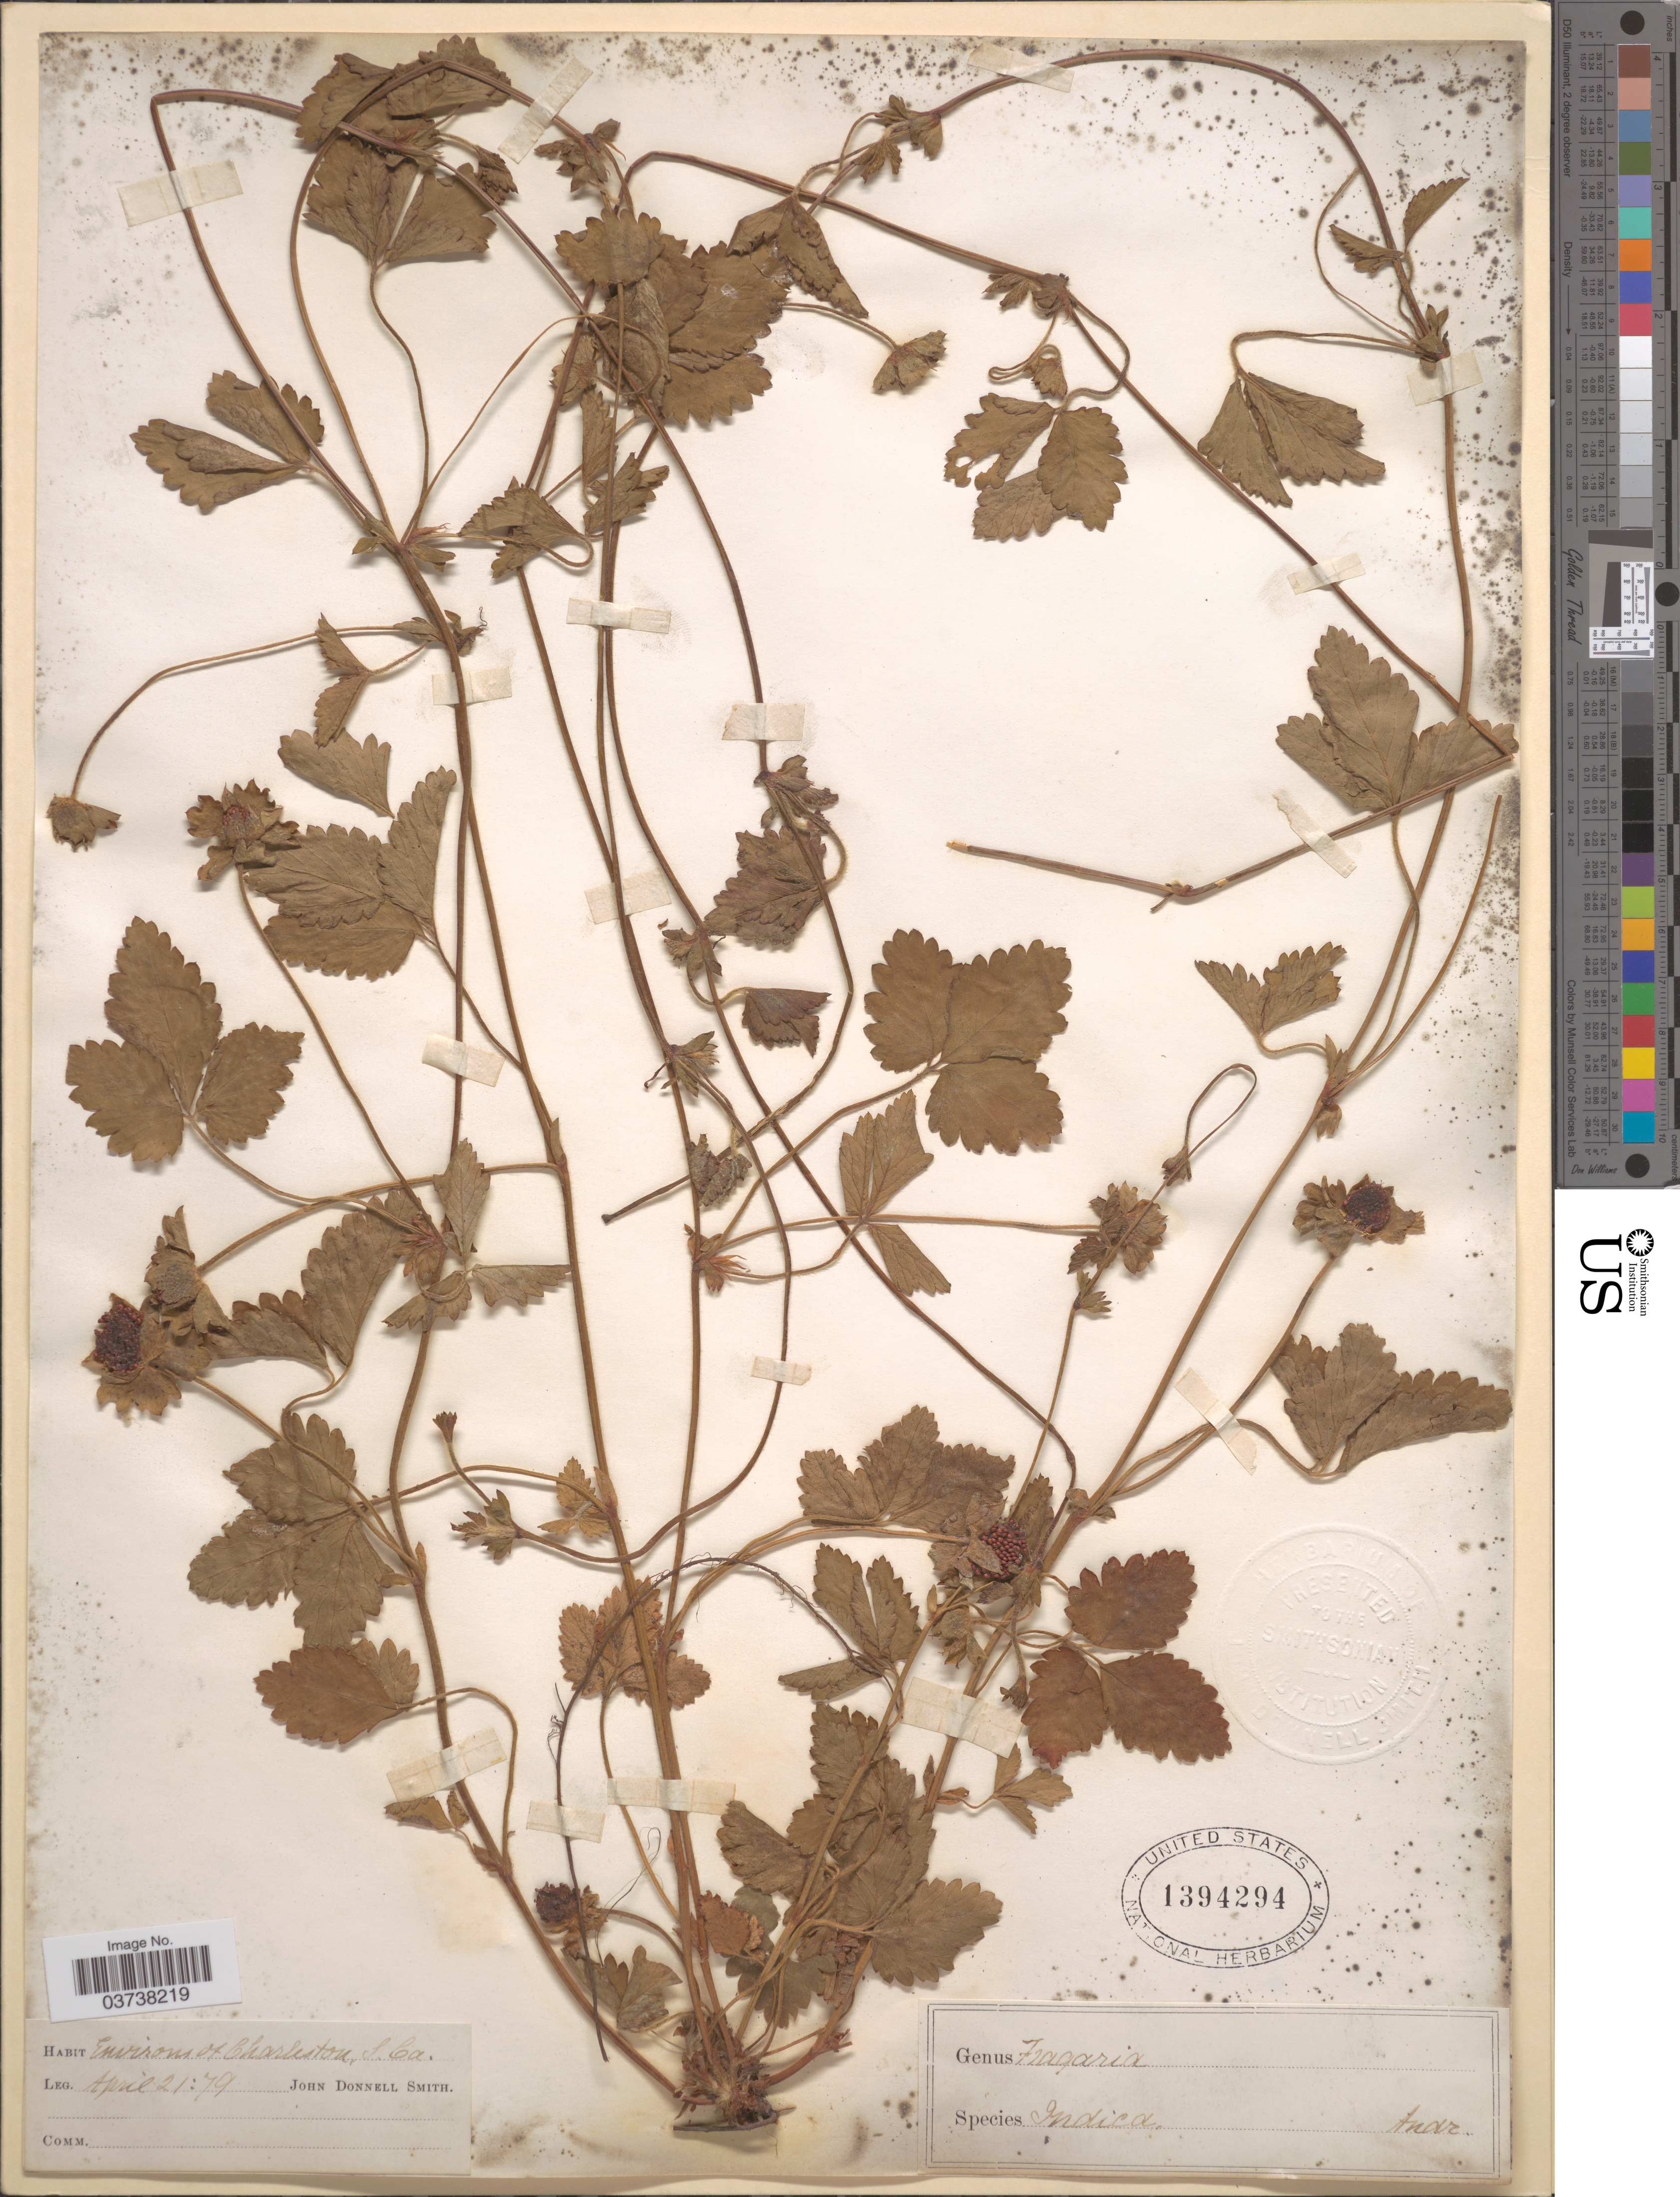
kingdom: Plantae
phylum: Tracheophyta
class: Magnoliopsida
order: Rosales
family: Rosaceae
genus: Potentilla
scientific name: Potentilla indica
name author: (Andrews) Th. Wolf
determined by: Strong, Mark T., (BOT), Smithsonian Institution - National Museum of Natural History (UNITED STATES)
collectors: J. Donnell Smith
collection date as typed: Transcribed d/m/y: 21/4/79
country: United States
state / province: South Carolina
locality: Environs of Charleston.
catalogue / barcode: US 1394294